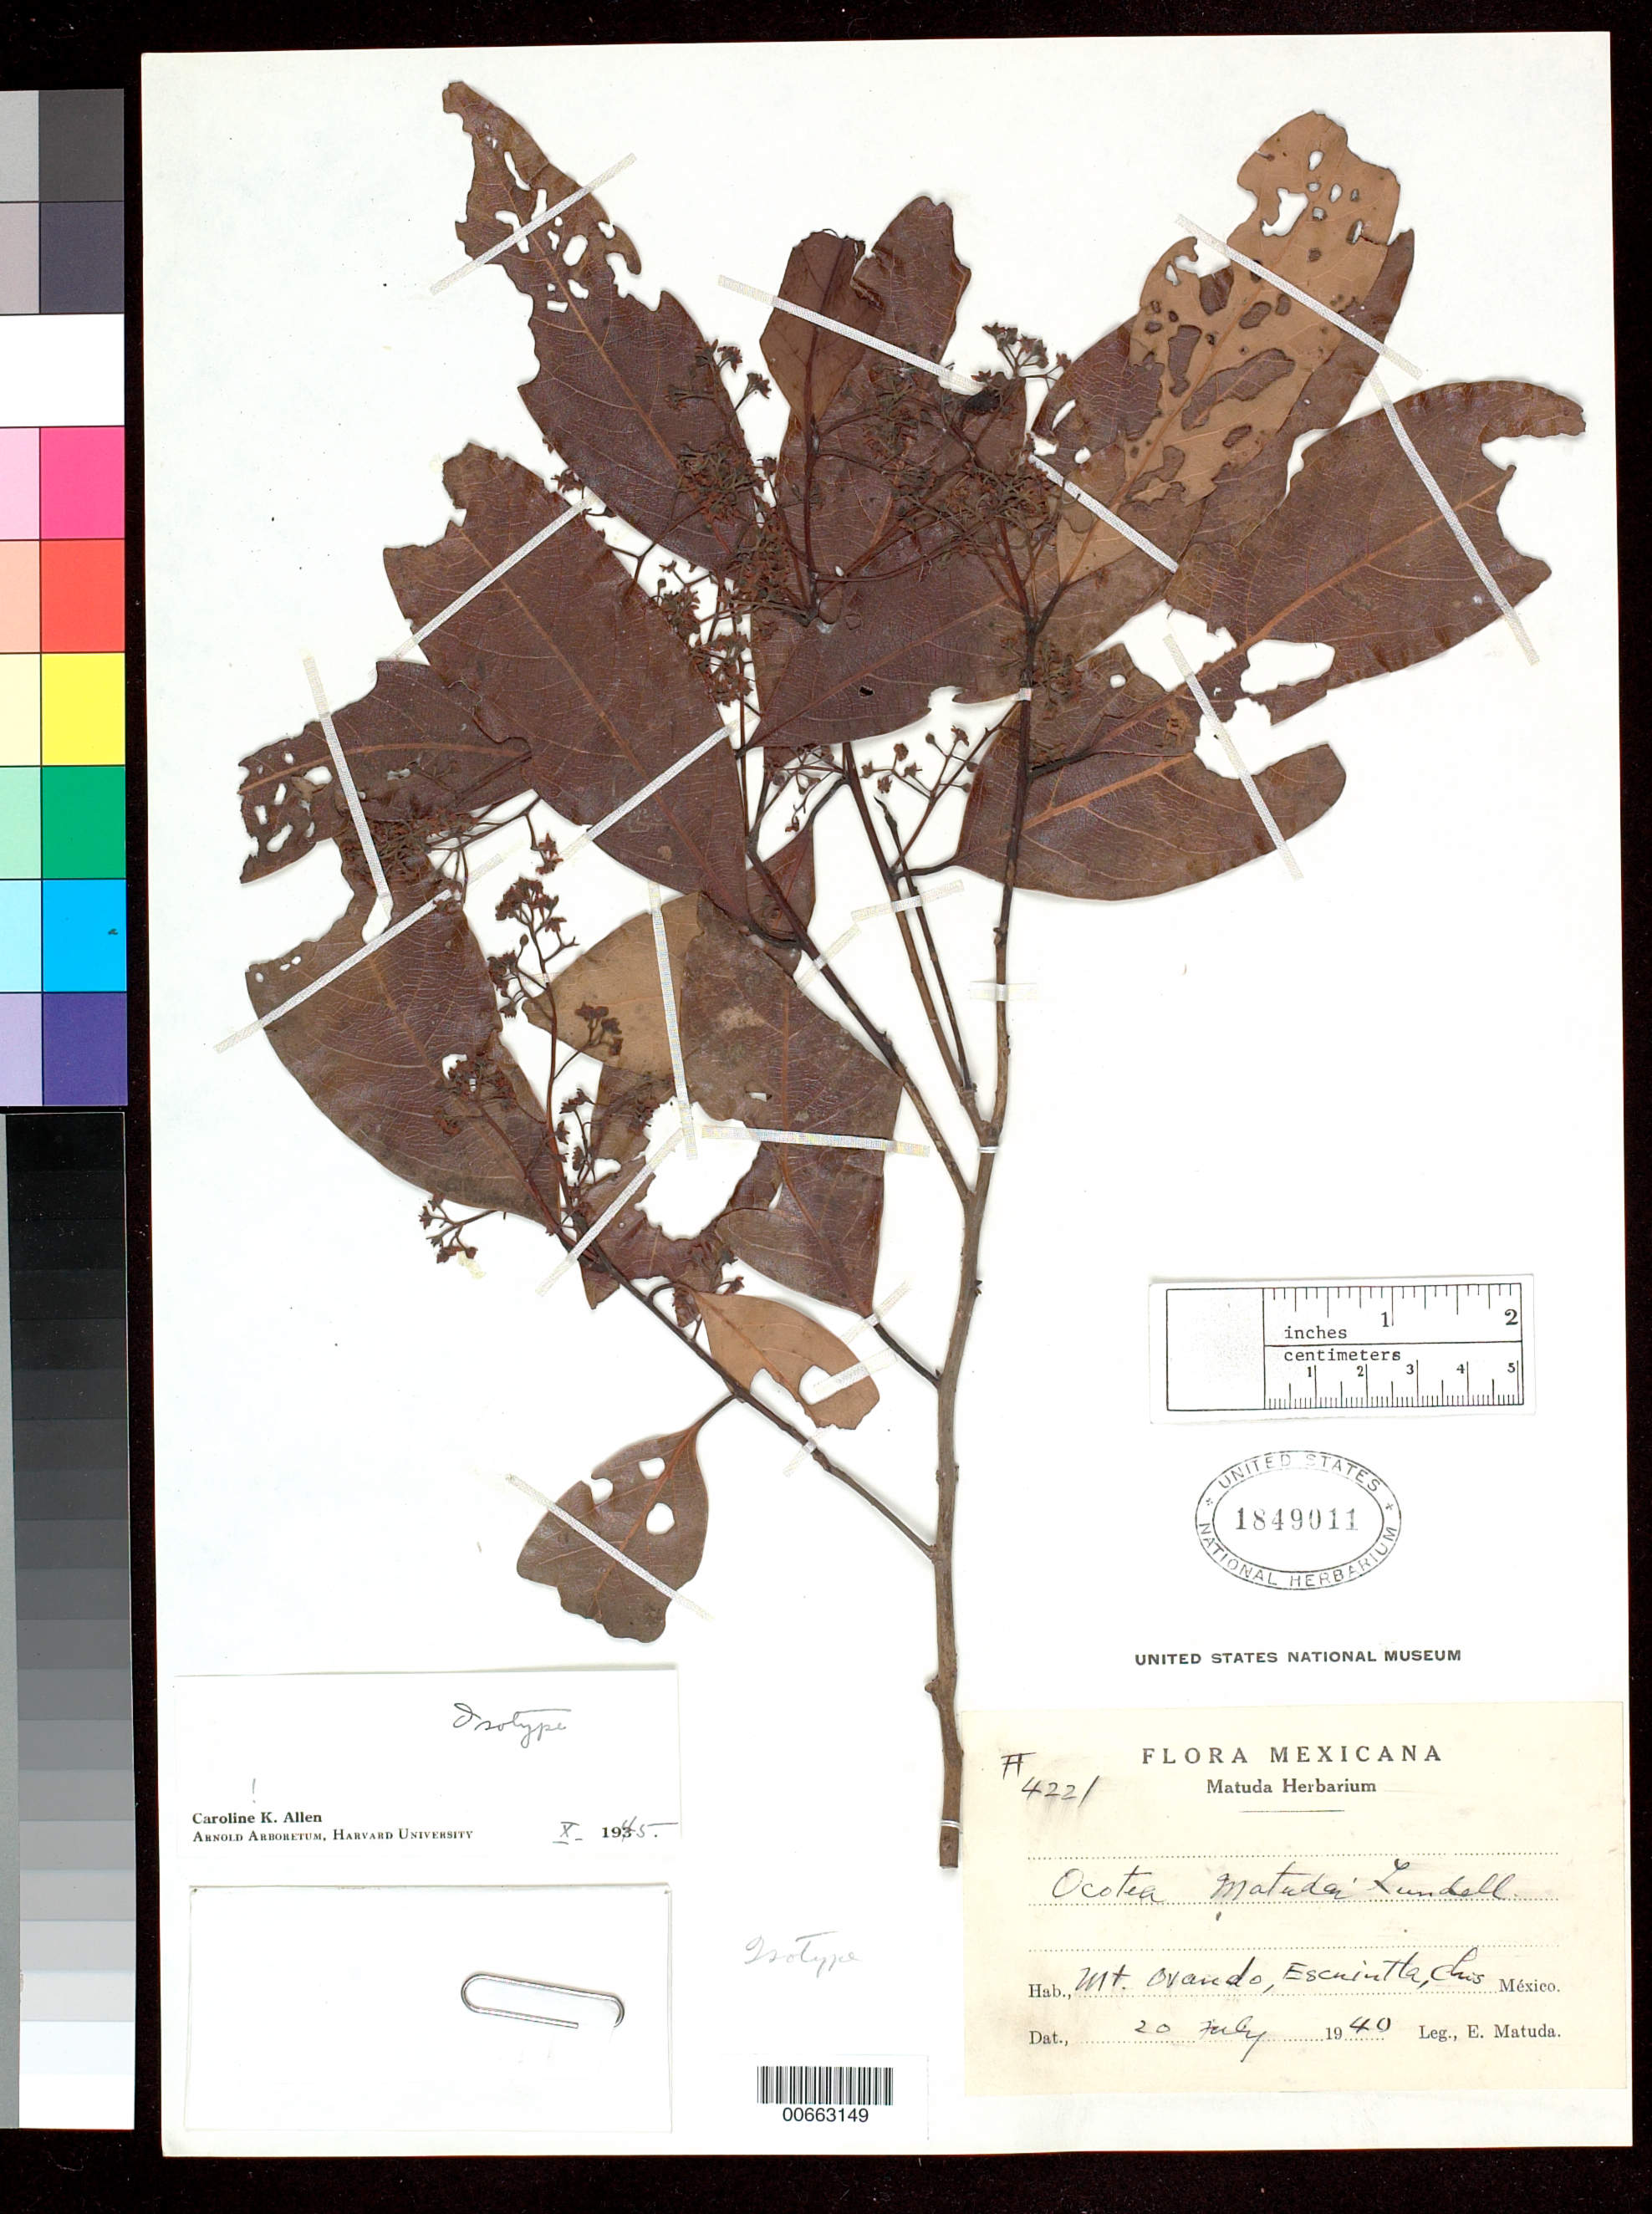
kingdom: Plantae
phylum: Tracheophyta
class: Magnoliopsida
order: Laurales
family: Lauraceae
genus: Ocotea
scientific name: Ocotea matudae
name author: Lundell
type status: Isotype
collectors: E. Matuda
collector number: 4221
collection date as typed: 20 Jul 1940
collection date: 1940-07-20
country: Mexico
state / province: Chiapas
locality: Mt. Ovando.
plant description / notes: Specific epithet published as "matudai".; Type collection? Collection date 1-16 Jul 1940 (not 20 Jul. 1940) acc. to protologue and other duplicates at MO, NY, & US.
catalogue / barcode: US 1849011